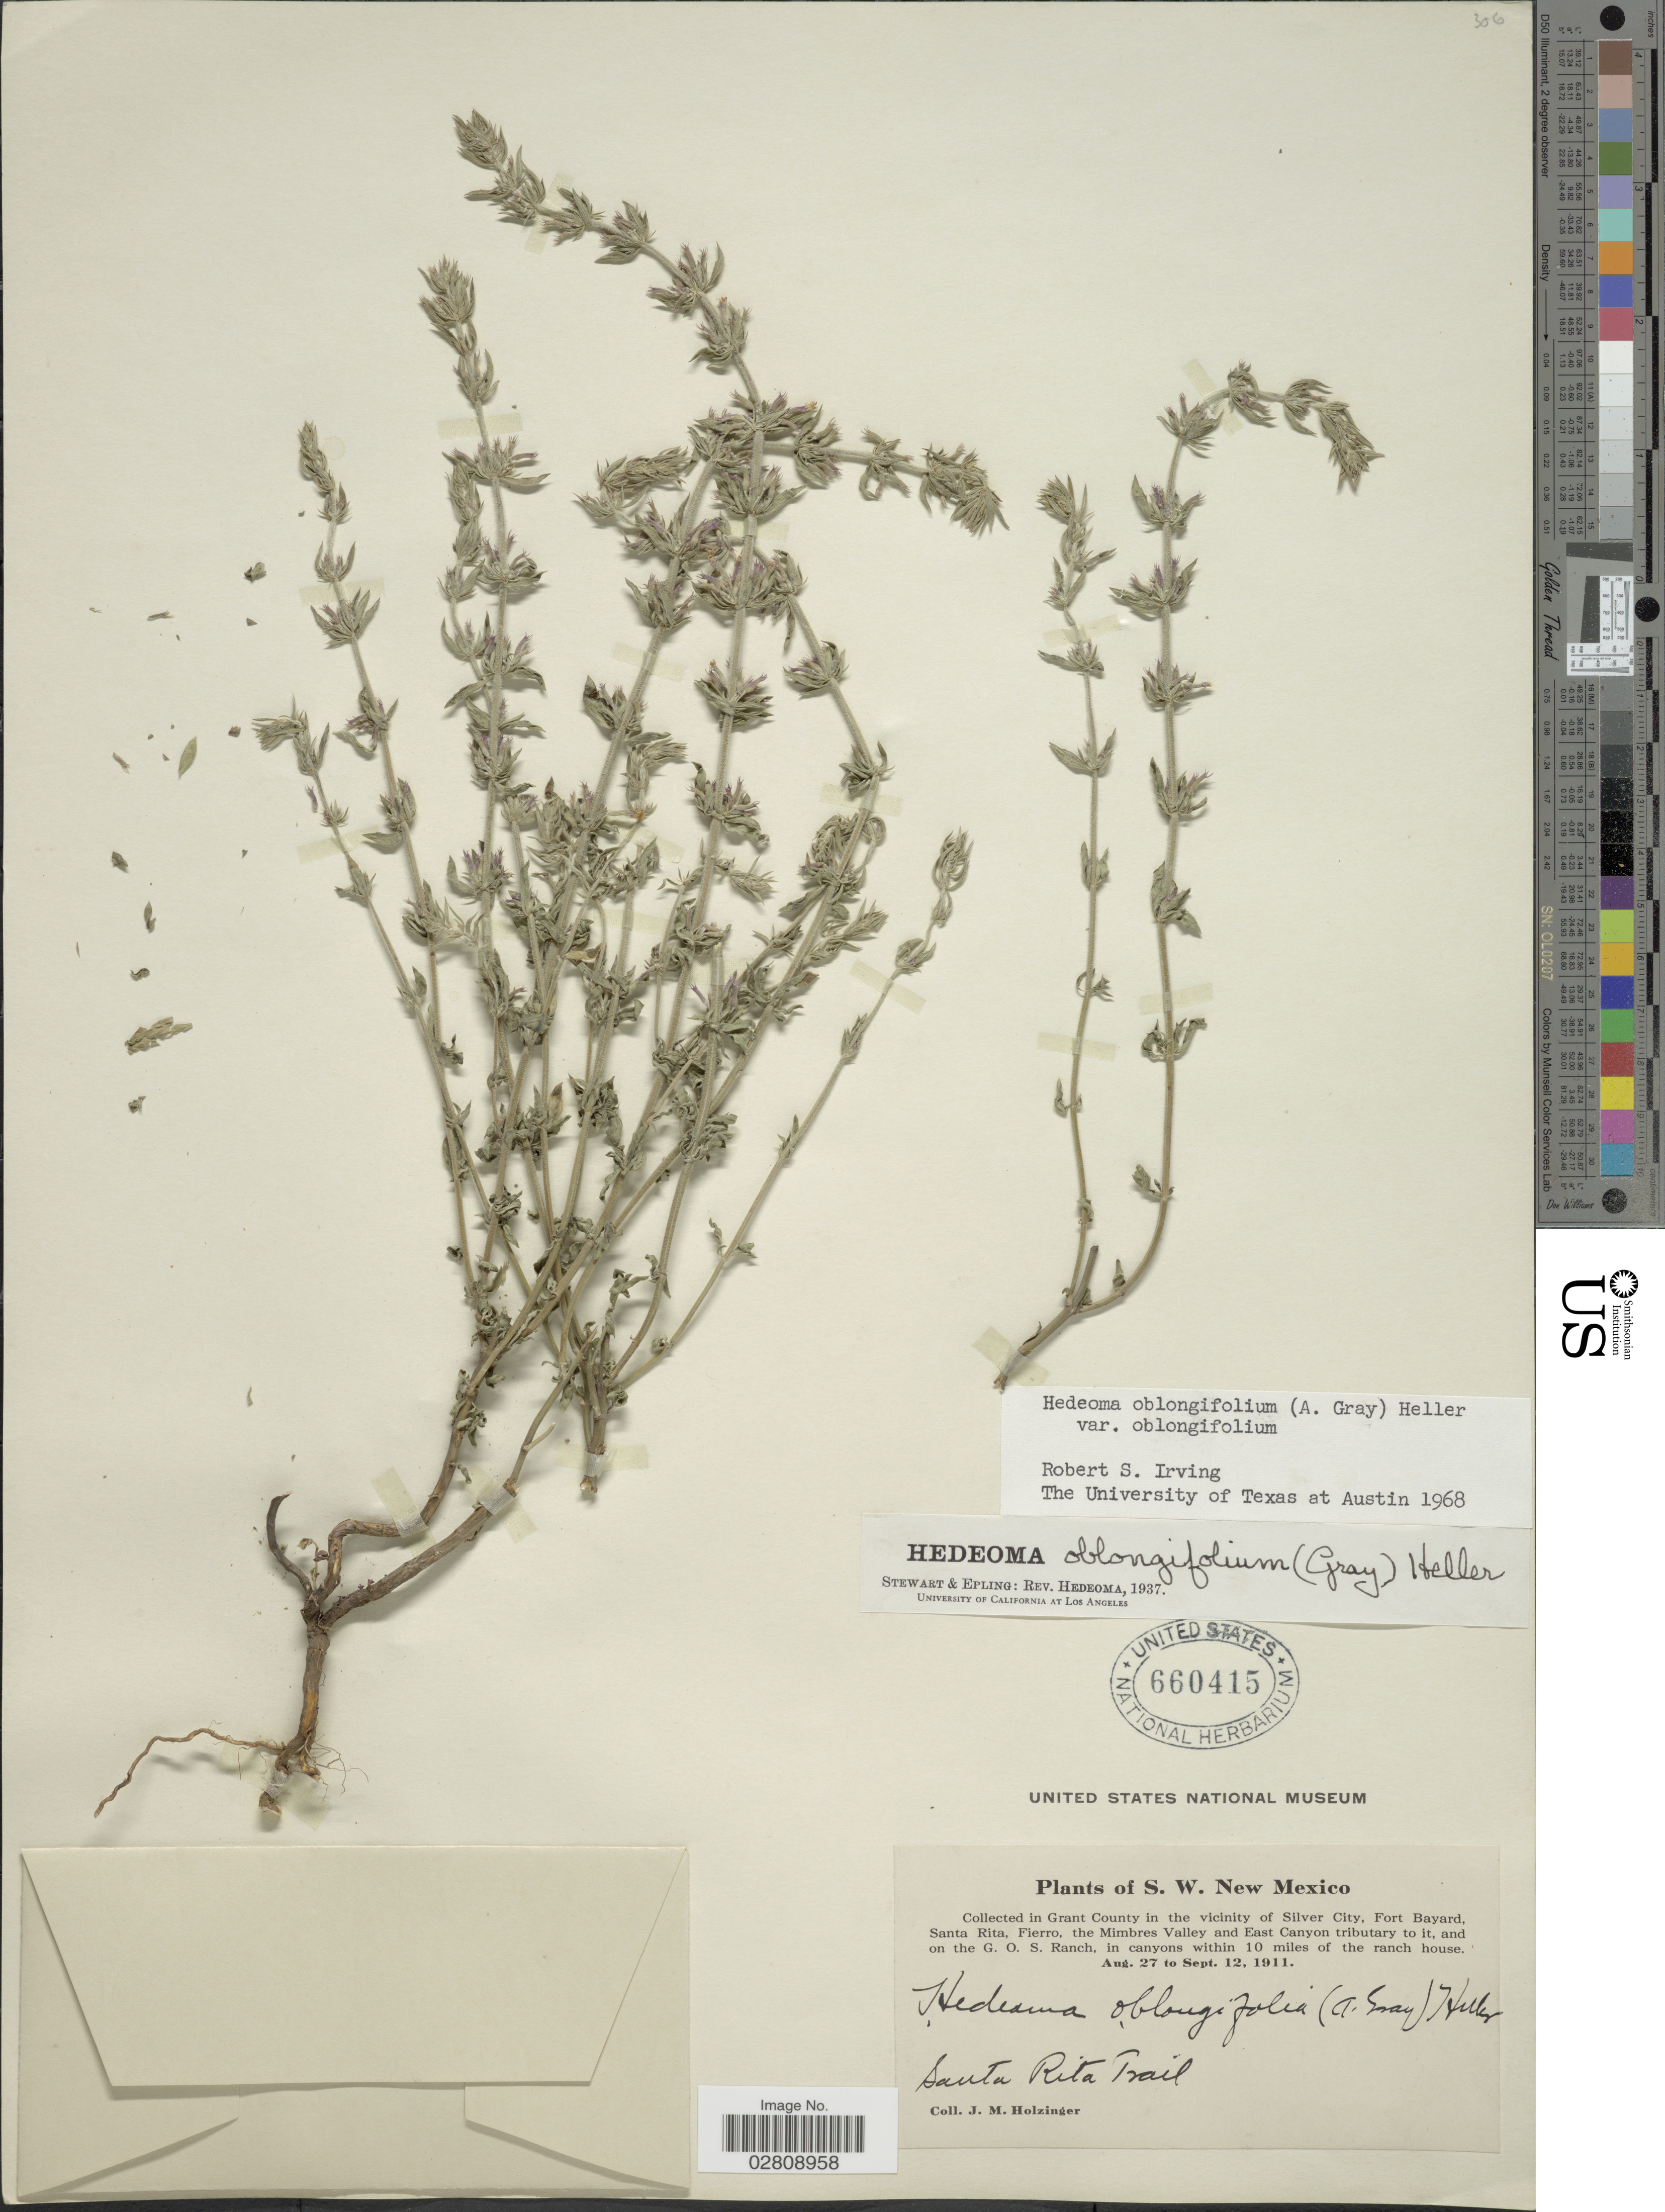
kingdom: Plantae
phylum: Tracheophyta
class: Magnoliopsida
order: Lamiales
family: Lamiaceae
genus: Hedeoma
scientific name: Hedeoma oblongifolia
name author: (A. Gray) A. Heller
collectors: J. M. Holzinger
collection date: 1911-08-27/1911-09-12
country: United States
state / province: New Mexico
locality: S.W. New Mexico. Grant County in the vicinity of Silver City, Fort Bayard, Santa Rita, Fierro, the Mimbres Valley and East Canyon tributary to it, and on the G.O.S. Ranch, in canyons with 10 miles of the ranch house. Santa Rita Trail.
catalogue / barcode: US 660415